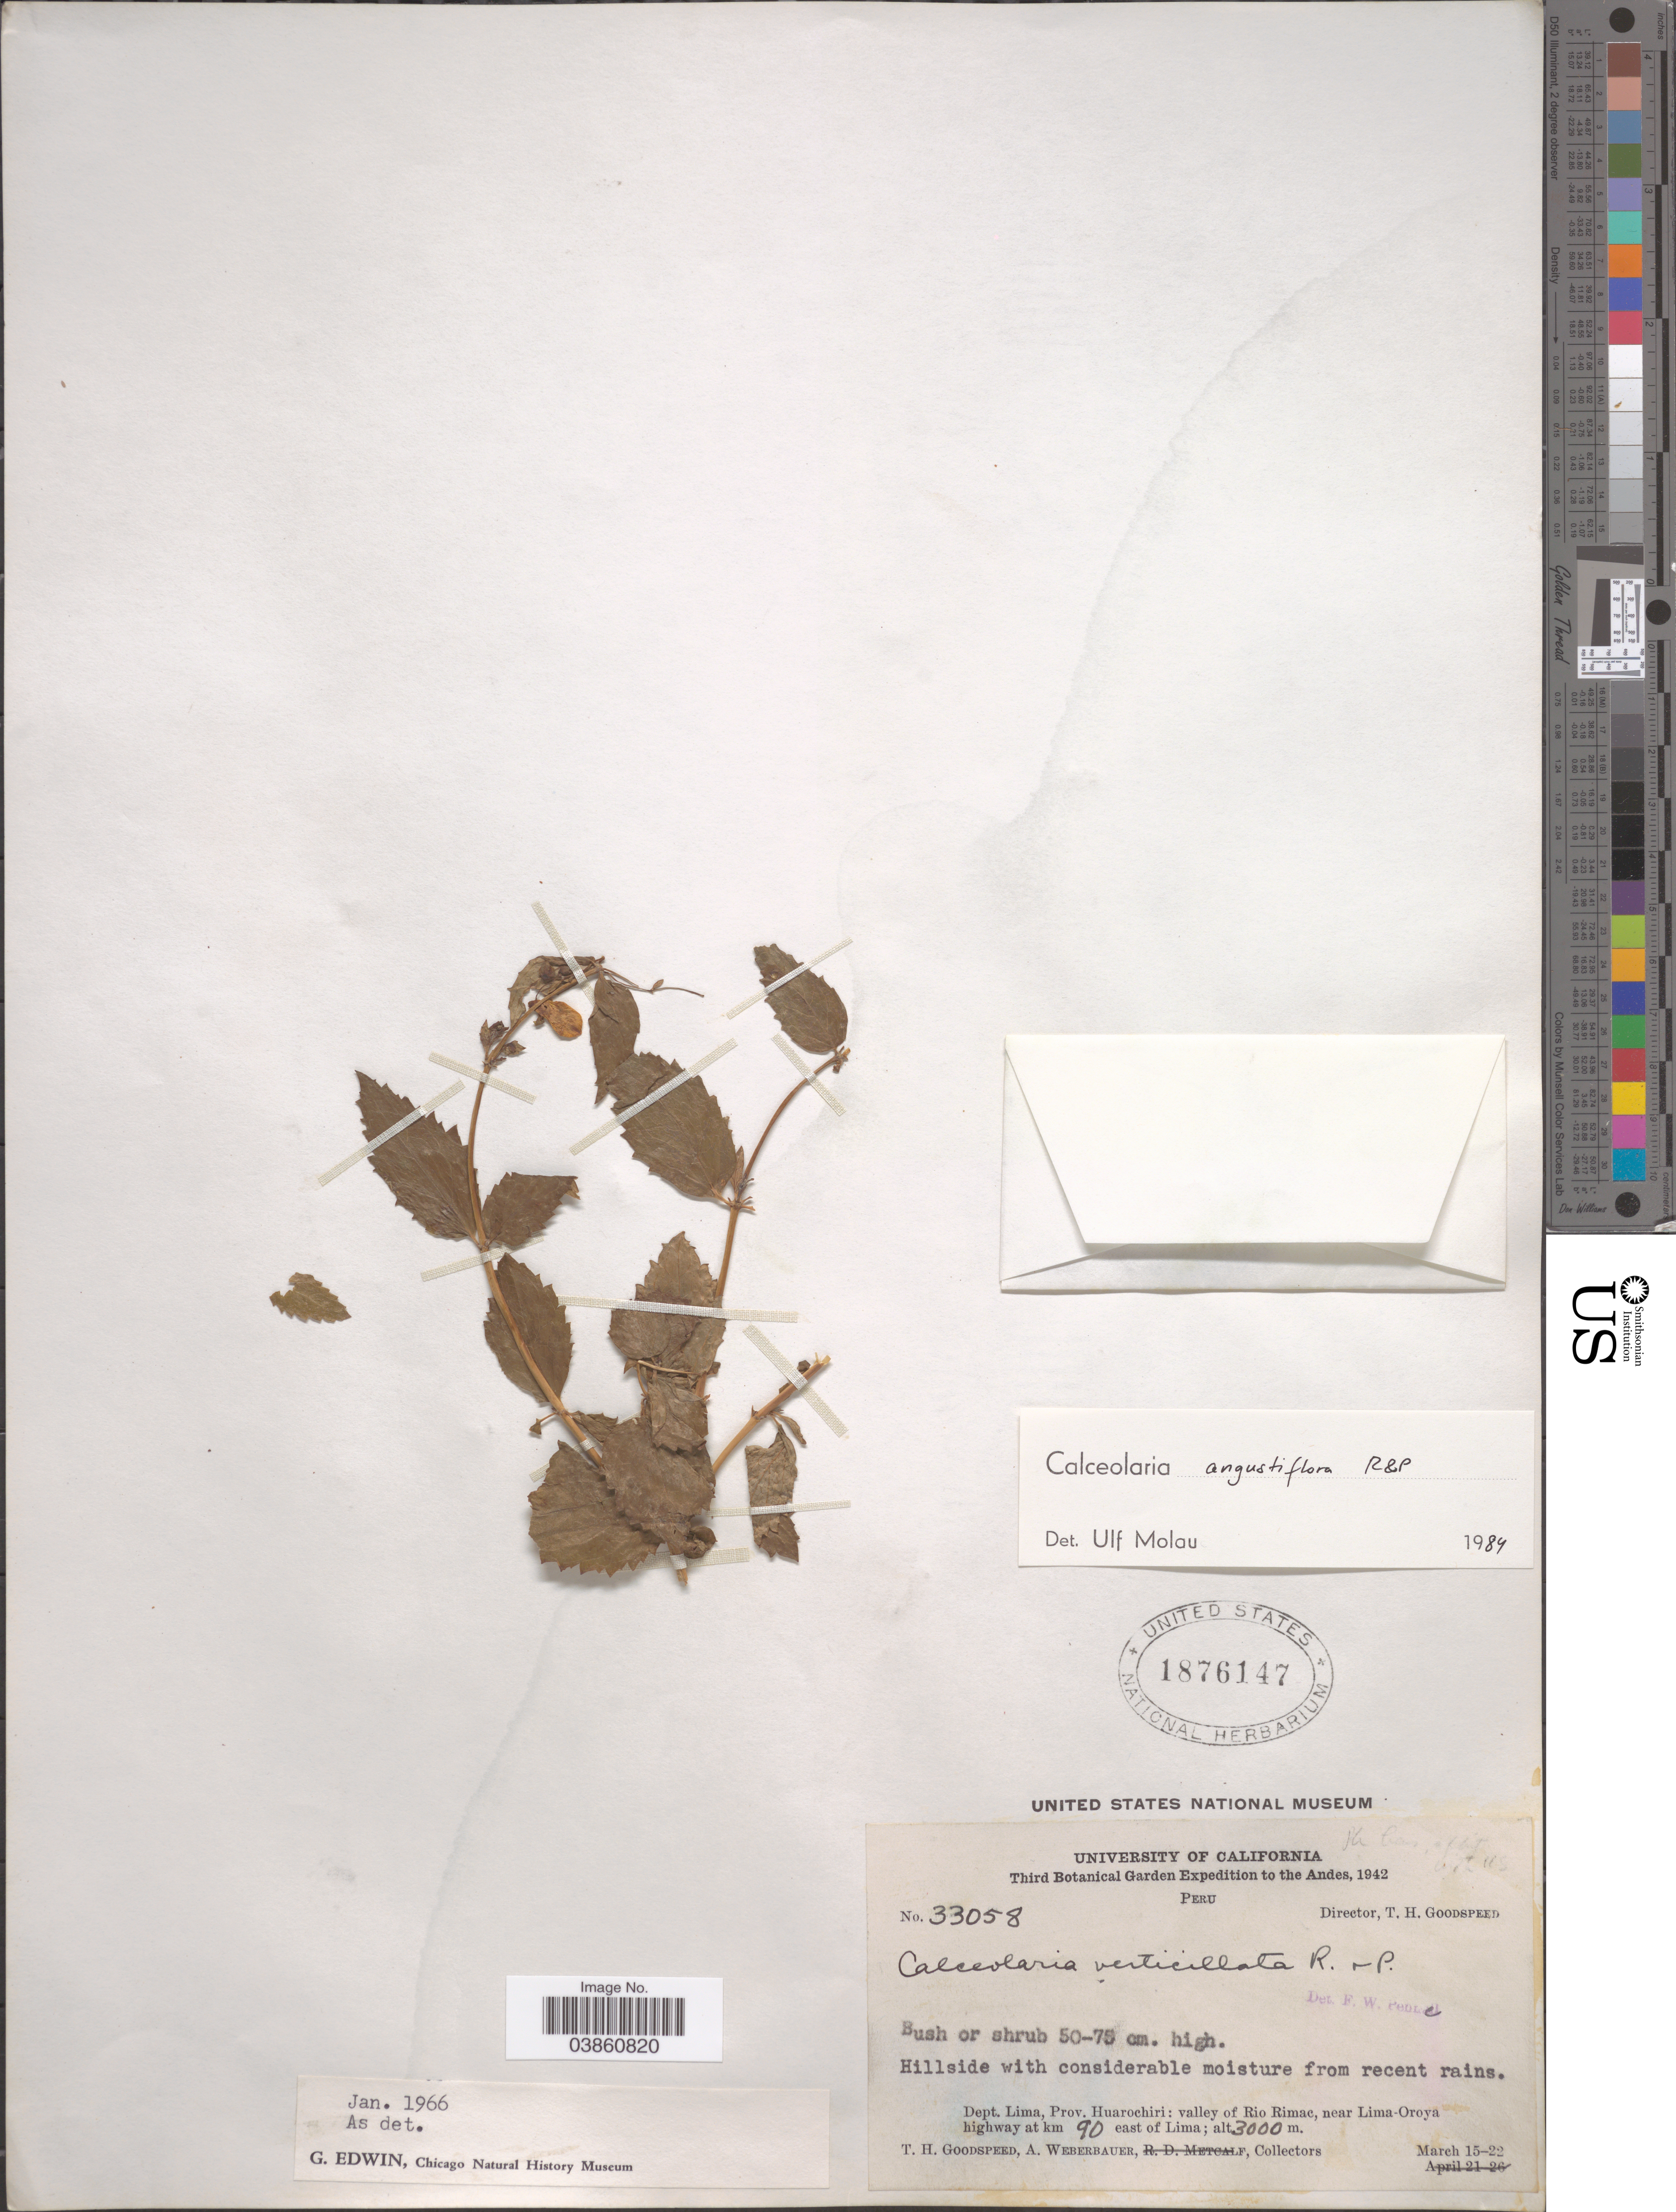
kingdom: Plantae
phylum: Tracheophyta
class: Magnoliopsida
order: Lamiales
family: Calceolariaceae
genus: Calceolaria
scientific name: Calceolaria angustiflora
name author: Ruiz & Pav.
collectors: T. Goodspeed & A. Weberbauer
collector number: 33058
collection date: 1942-03-15/1942-03-22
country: Peru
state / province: Lima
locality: The Andes. Dept. Lima, Prov. Huarochiri: valley of Rio Rimac, near Lima-Oroya highway at km 90 east of Lima.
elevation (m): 3000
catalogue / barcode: US 1876147